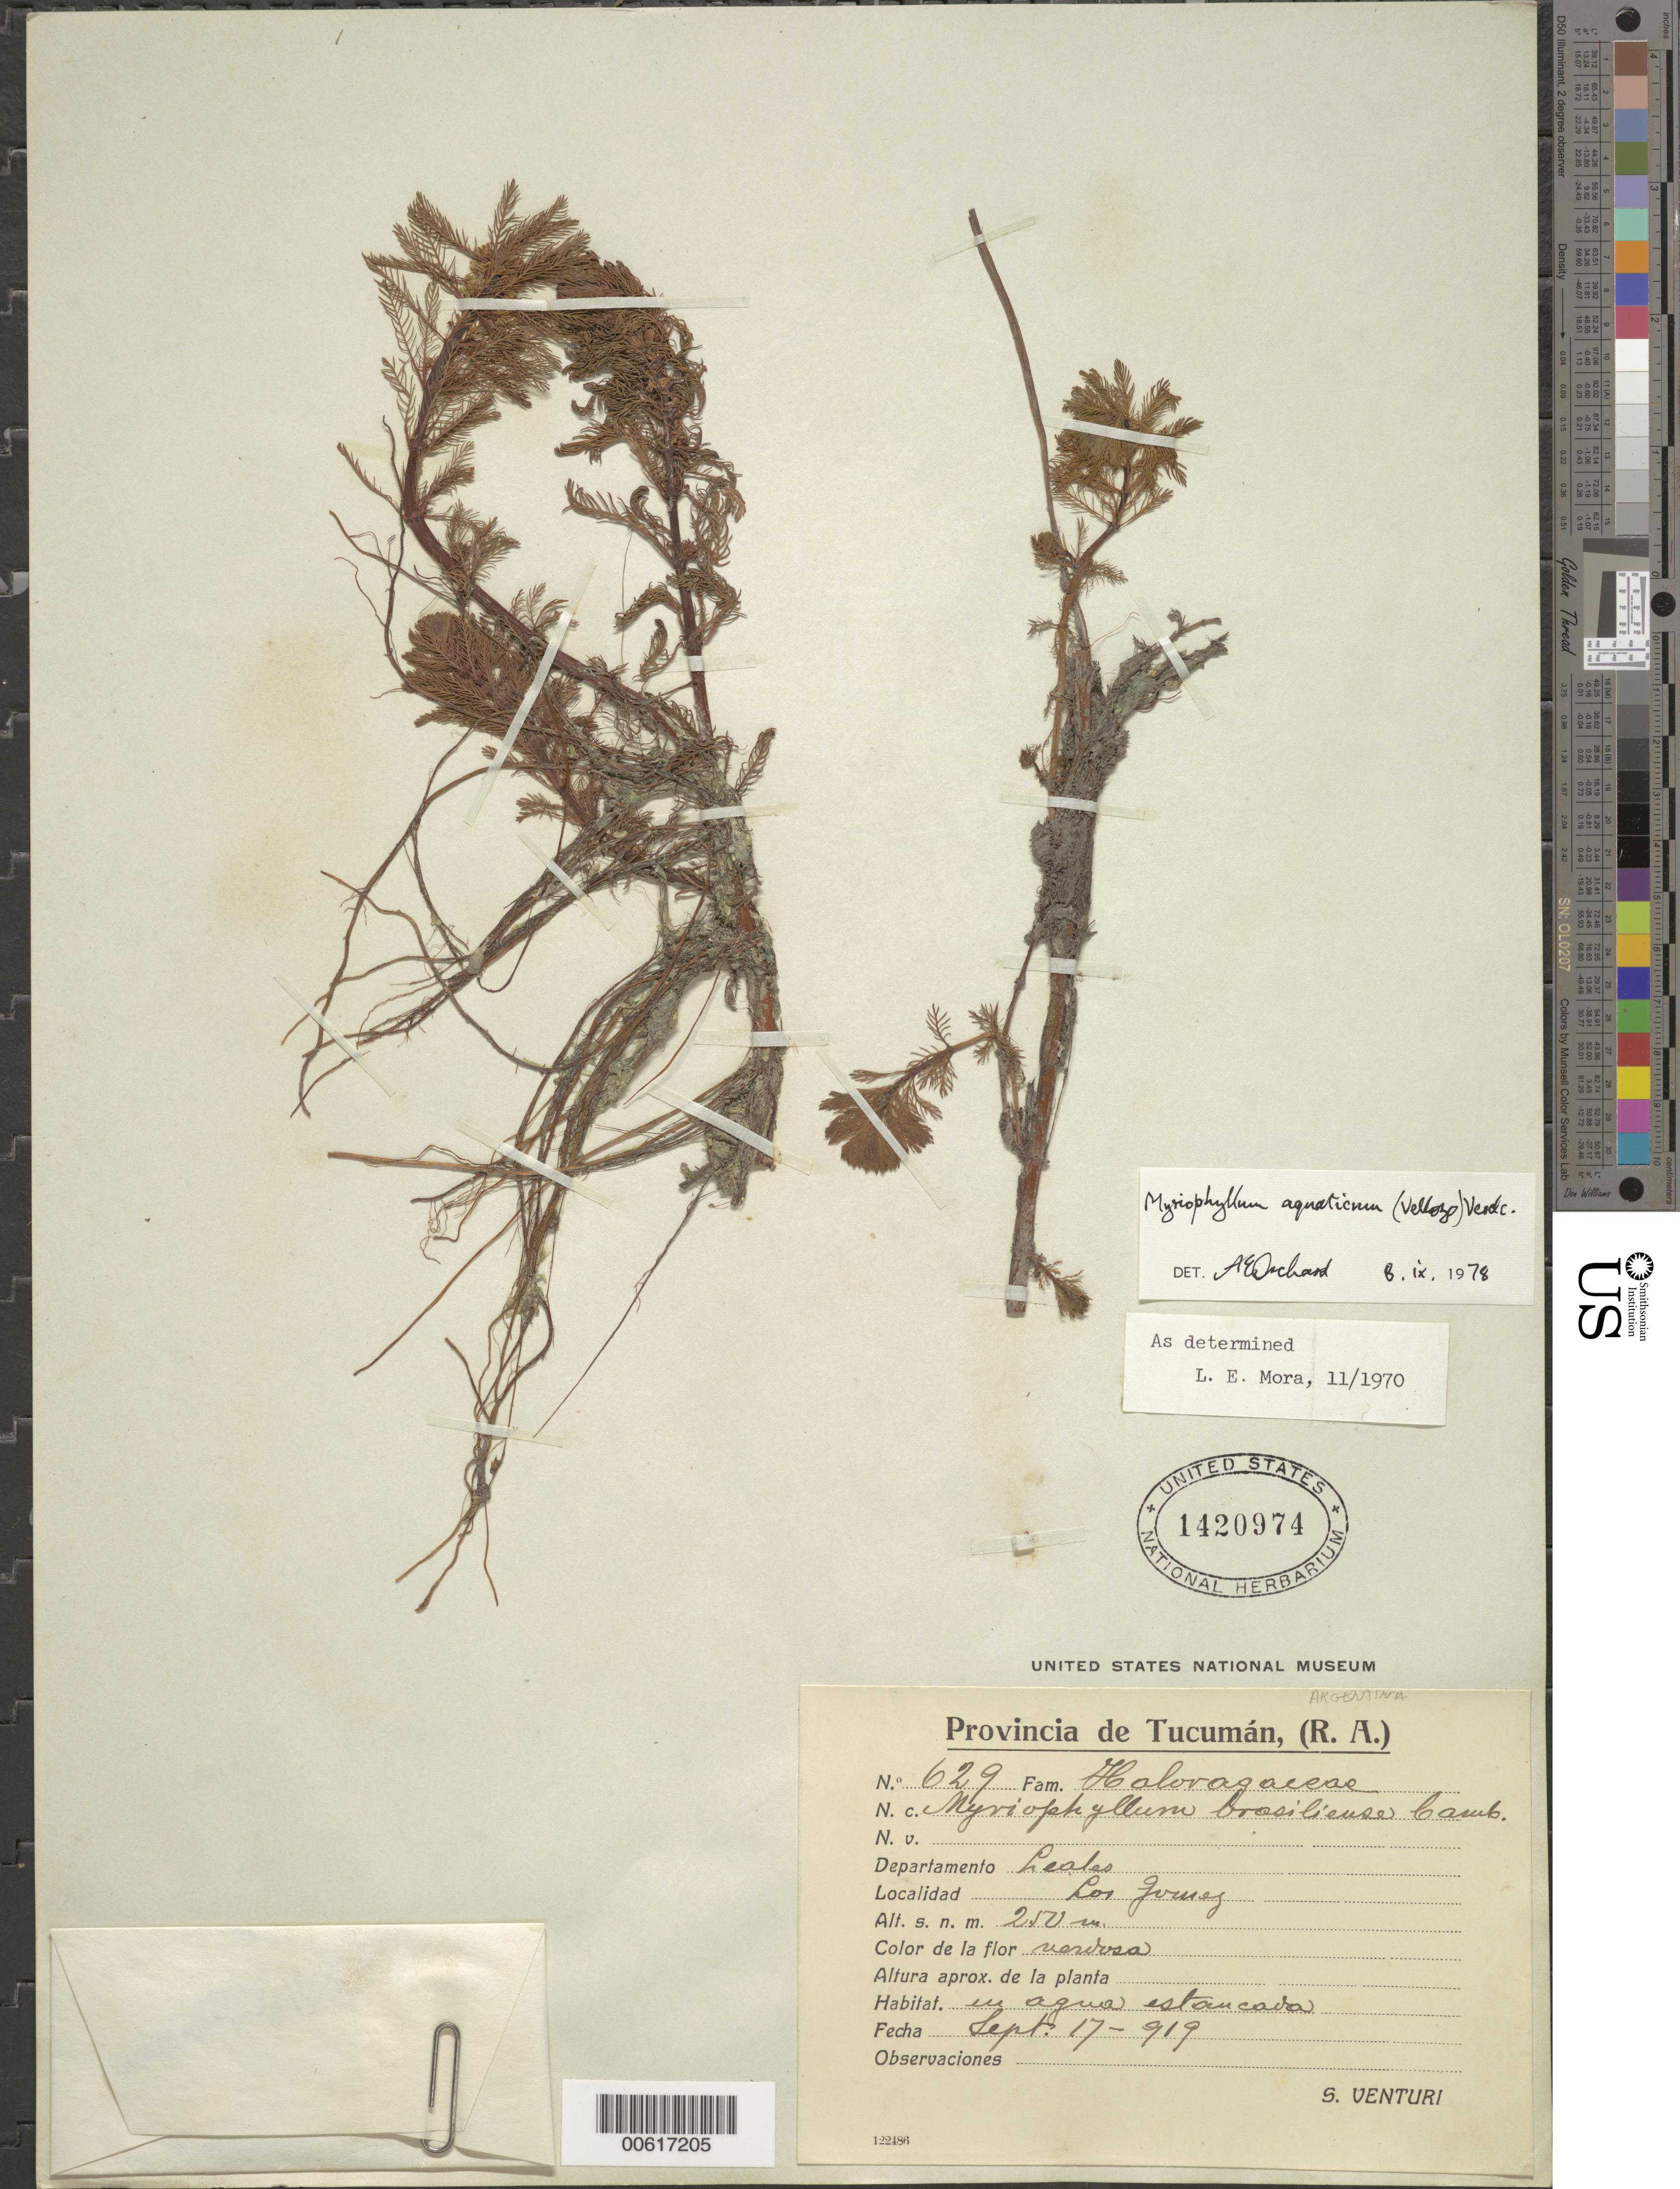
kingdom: Plantae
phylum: Tracheophyta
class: Magnoliopsida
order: Saxifragales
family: Haloragaceae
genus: Myriophyllum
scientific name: Myriophyllum aquaticum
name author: (Vell.) Verdc.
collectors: S. Venturi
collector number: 629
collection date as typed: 17 Sep 1919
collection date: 1919-09-17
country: Argentina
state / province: Tucumán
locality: Los Journez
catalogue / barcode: US 1420974